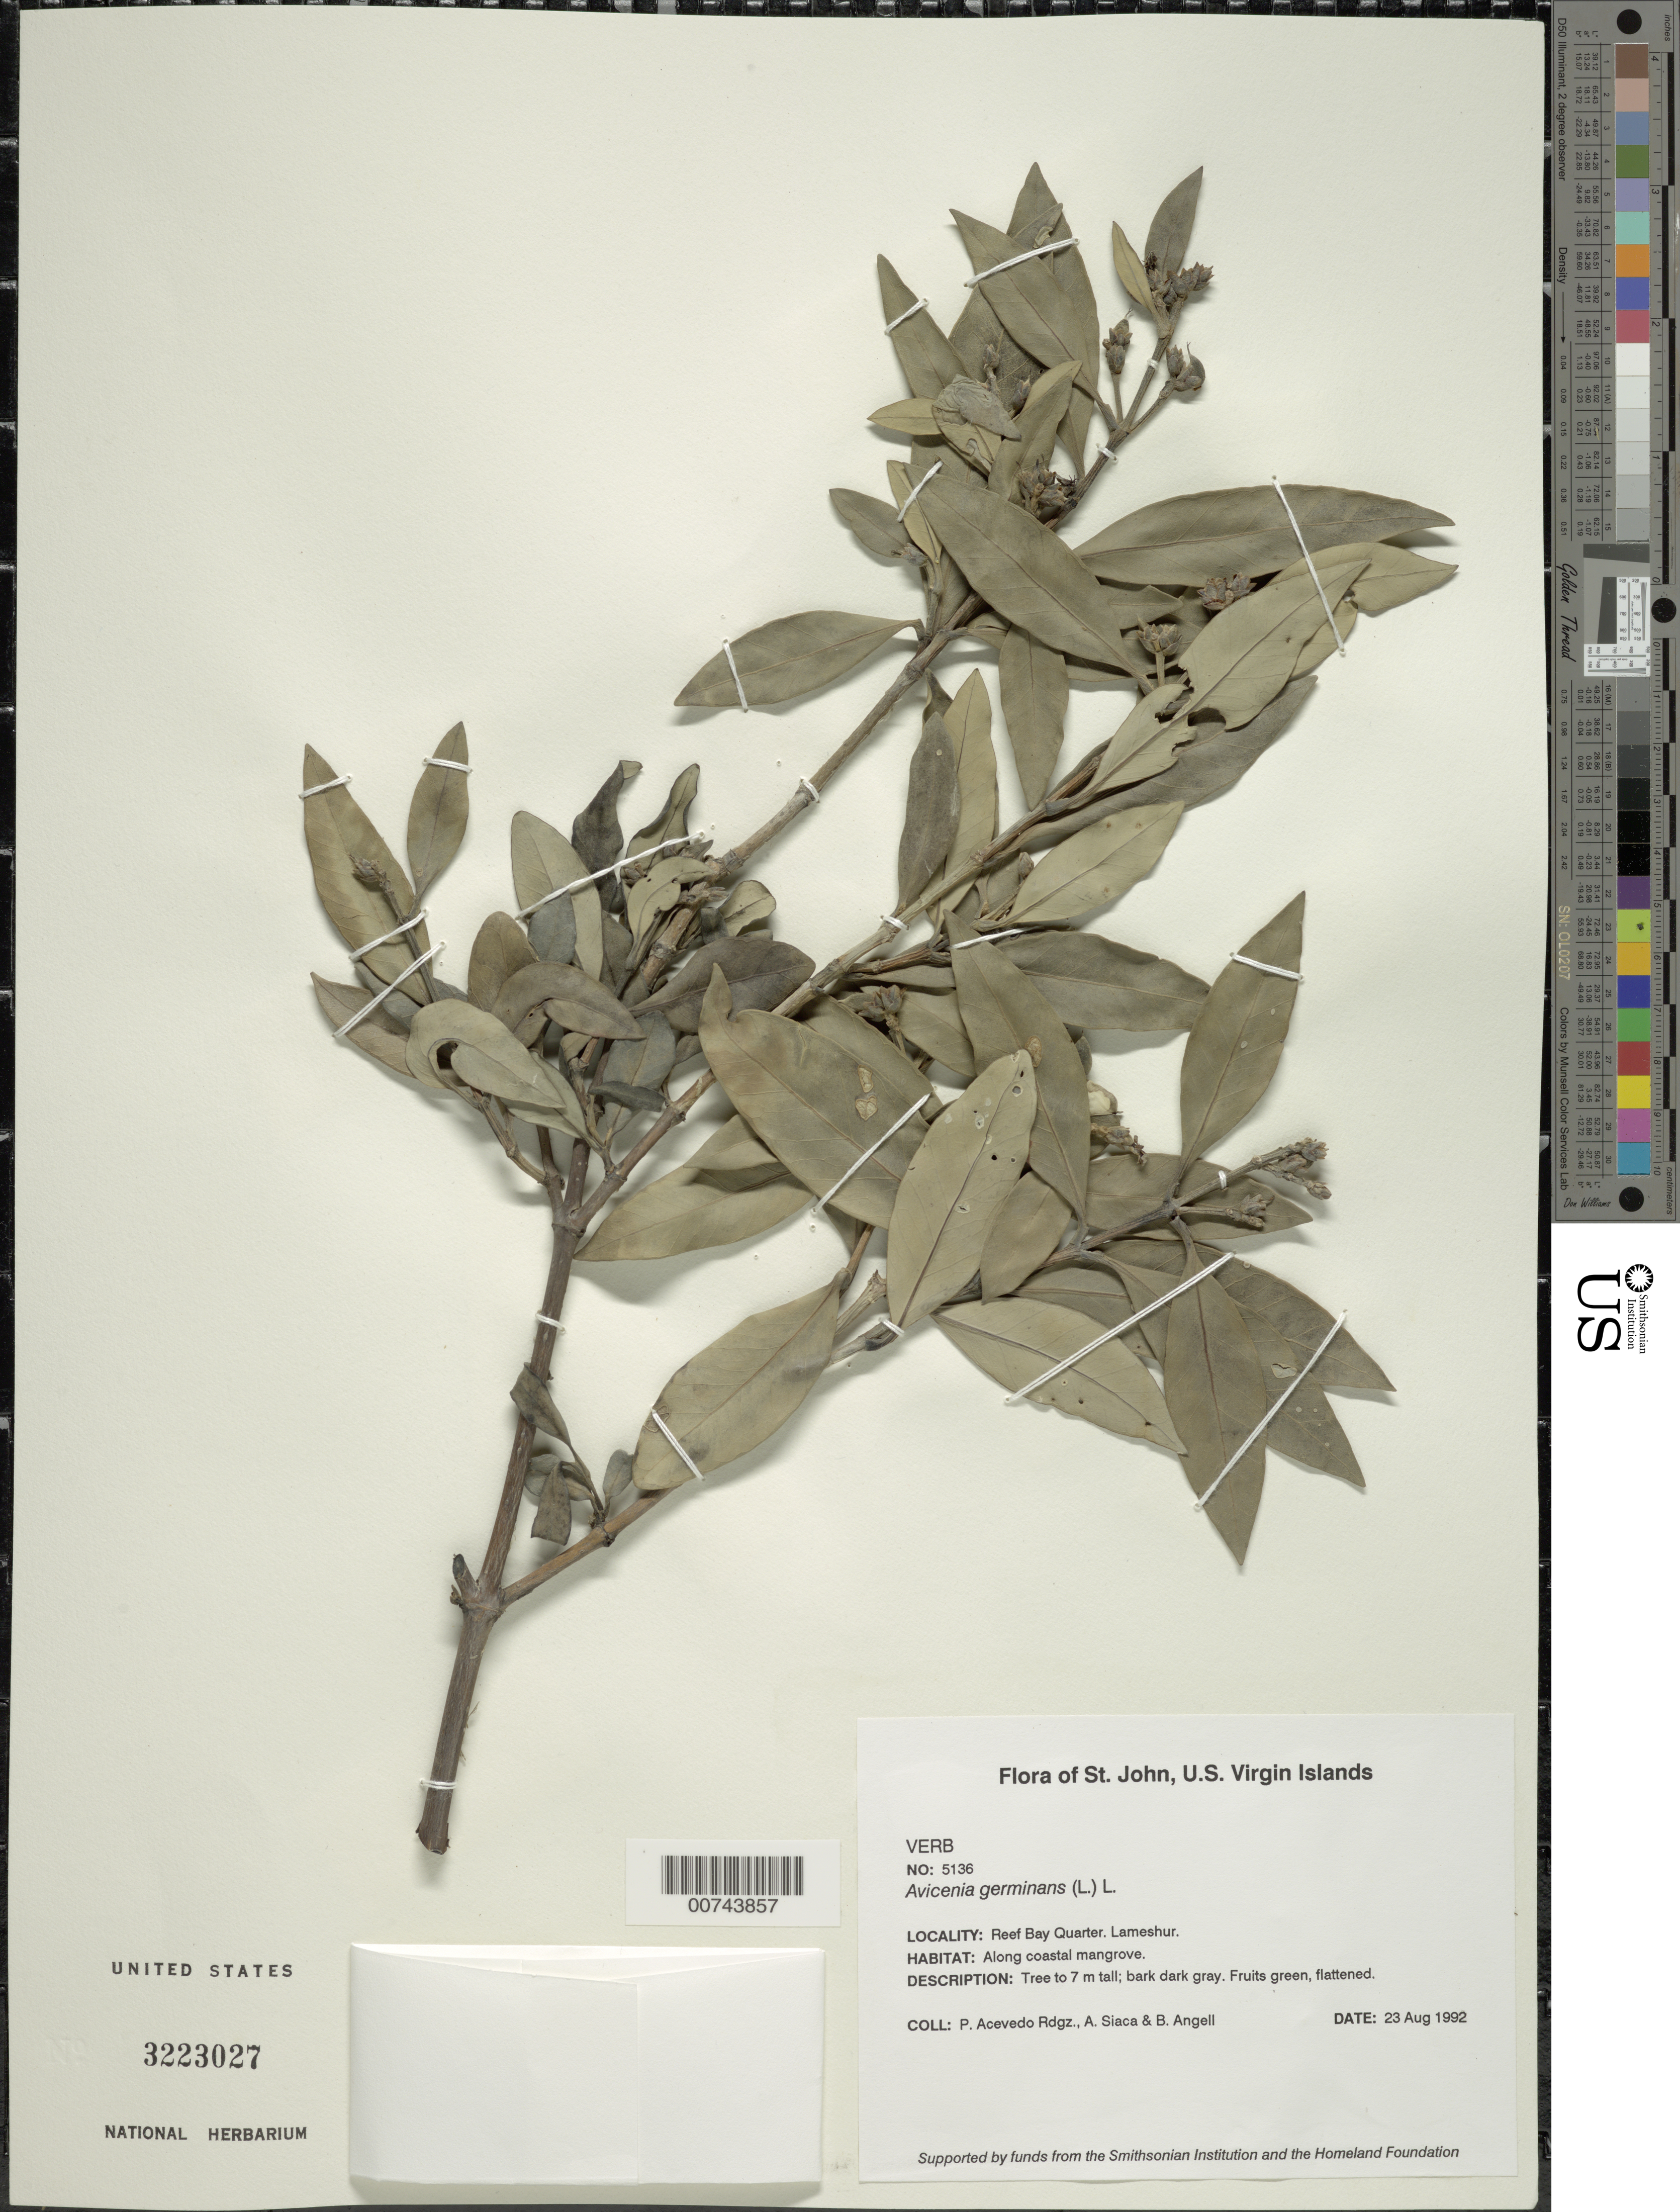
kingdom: Plantae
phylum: Tracheophyta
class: Magnoliopsida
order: Lamiales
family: Acanthaceae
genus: Avicennia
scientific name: Avicennia germinans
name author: (L.) L.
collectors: P. Acevedo-Rodr., A. Siaca & Bobbi Angell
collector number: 5136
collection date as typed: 23 Aug 1992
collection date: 1992-08-23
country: U.S. Virgin Islands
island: St. John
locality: Reef Bay Quarter. Lameshur.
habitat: Along coastal mangrove.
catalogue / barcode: US 3223027